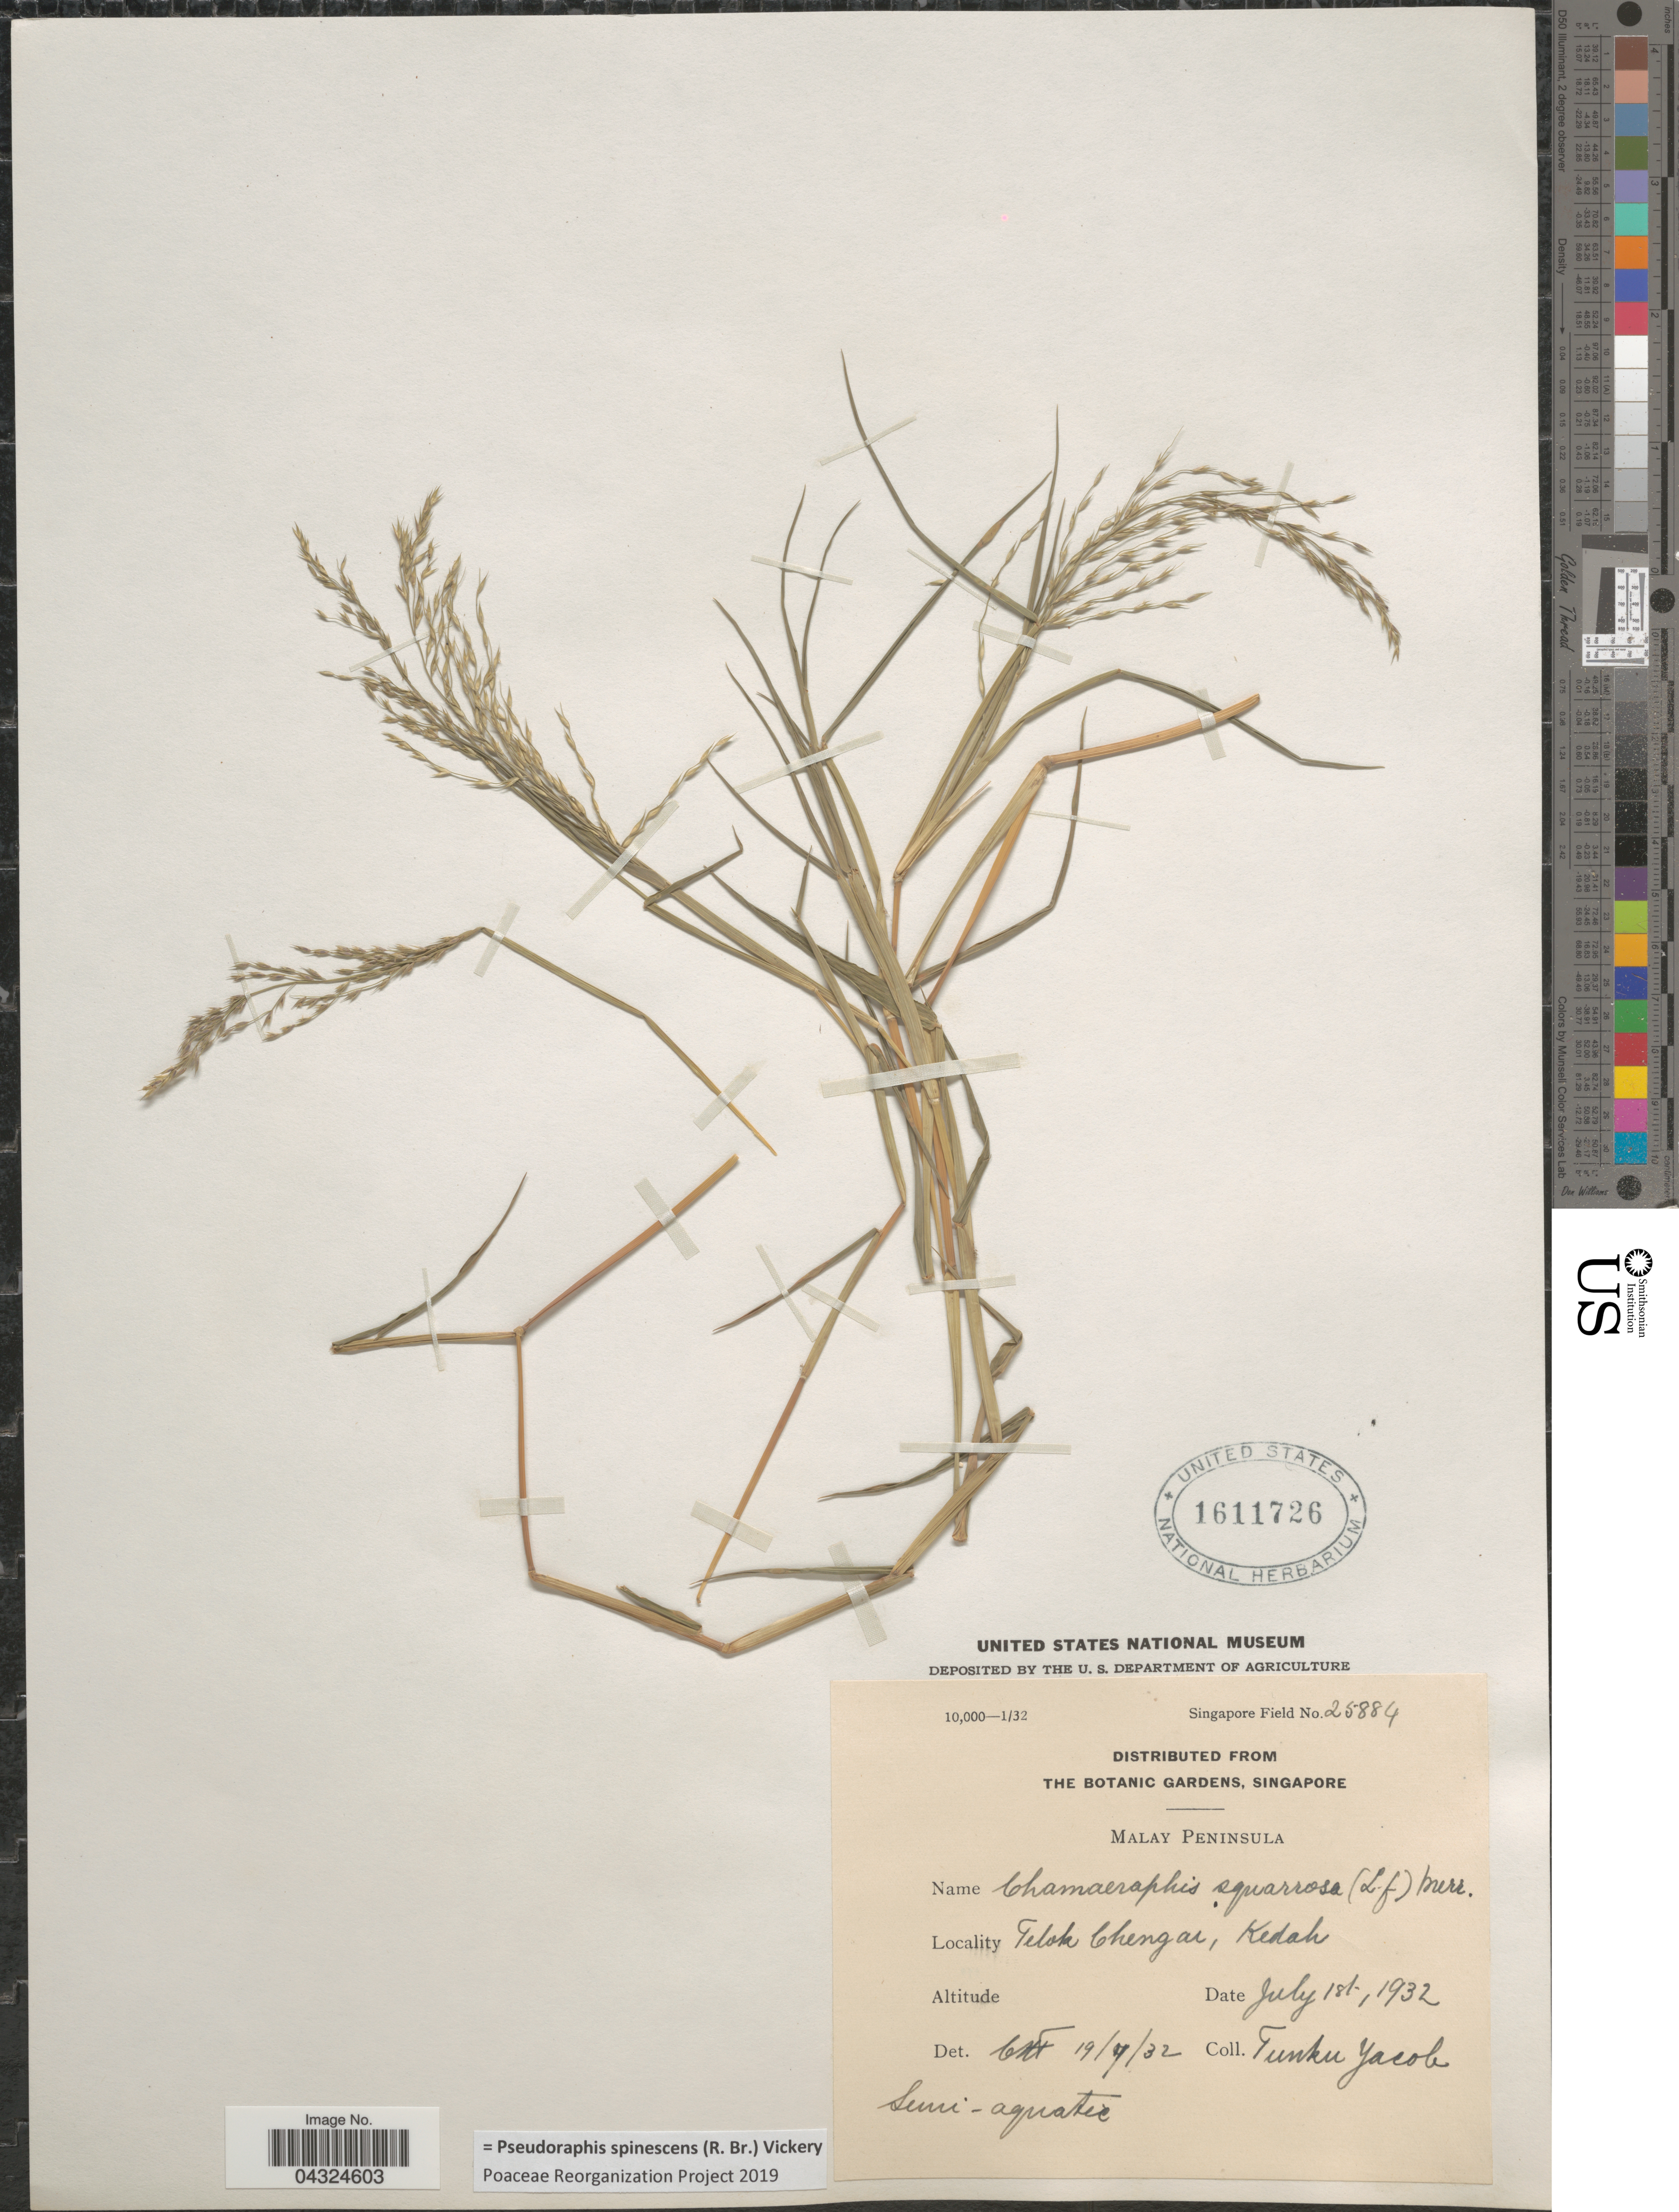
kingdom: Plantae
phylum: Tracheophyta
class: Liliopsida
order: Poales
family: Poaceae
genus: Pseudoraphis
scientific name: Pseudoraphis spinescens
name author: (R. Br.) Vickery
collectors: T. Jacob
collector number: Singapore Field 25884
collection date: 1932-07-01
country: Malaysia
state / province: Kedah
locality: Malay Peninsula. Telok Chengai.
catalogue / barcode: US 1611726